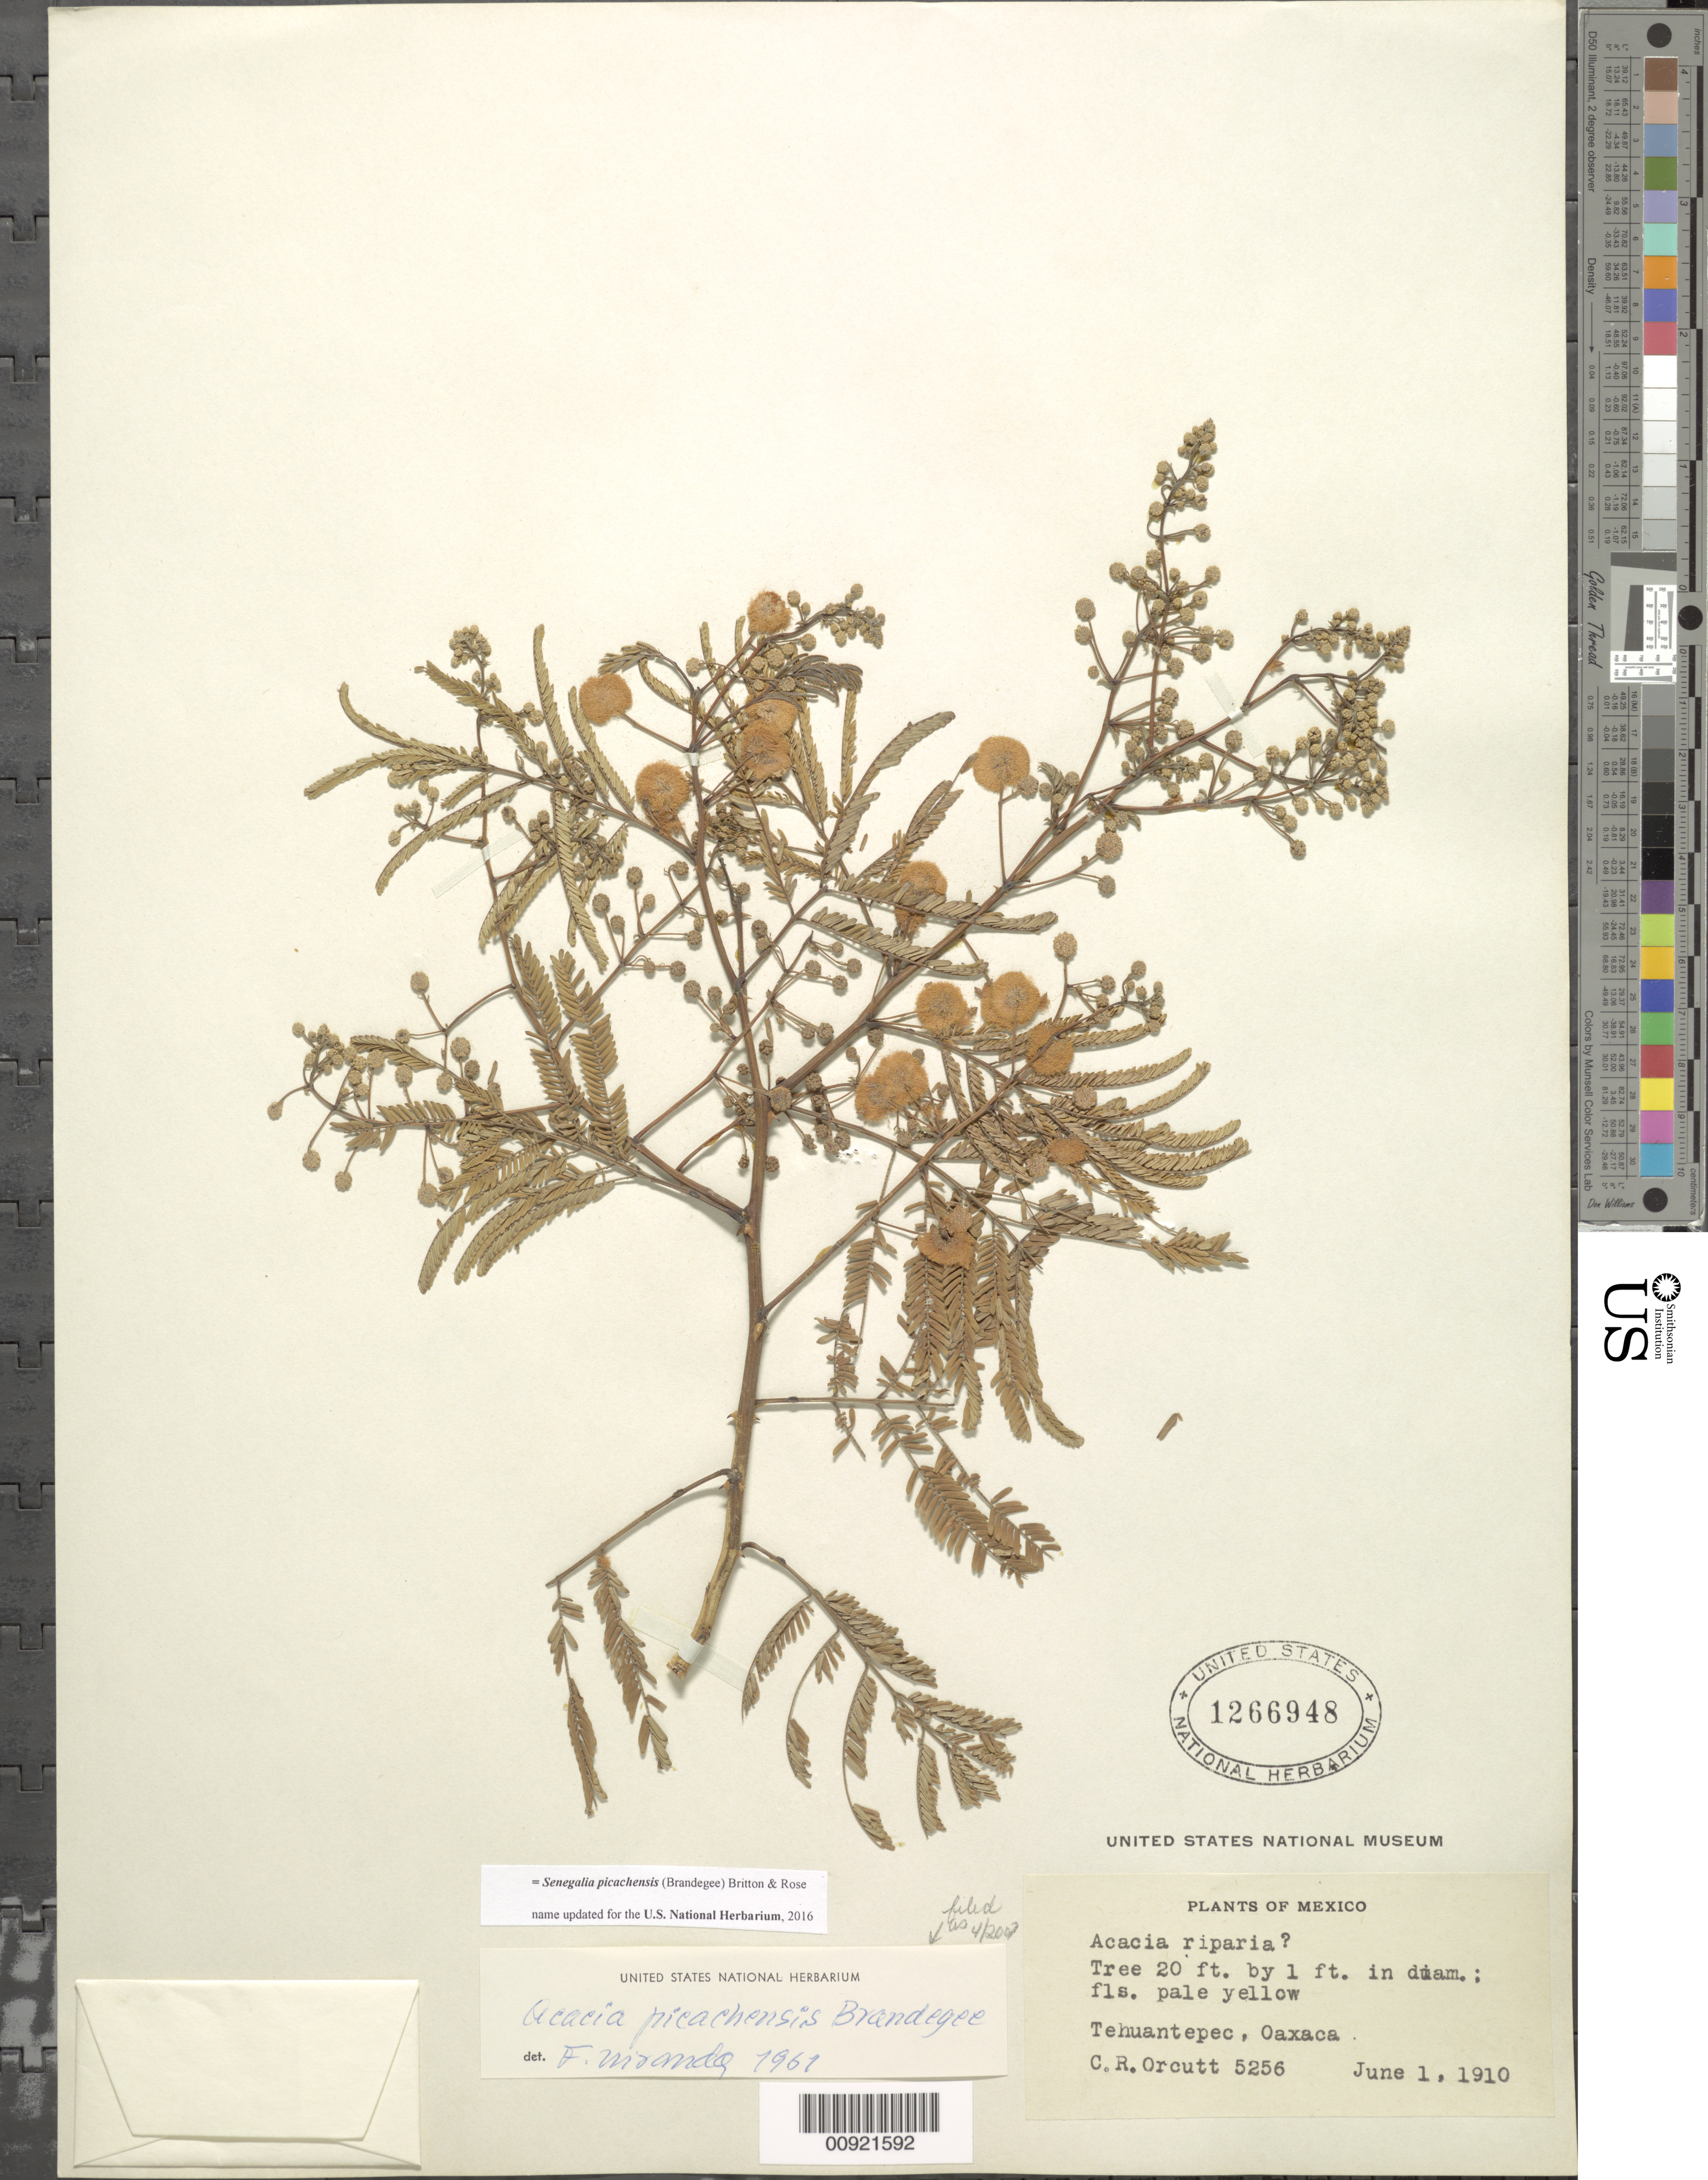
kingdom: Plantae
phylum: Tracheophyta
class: Magnoliopsida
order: Fabales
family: Fabaceae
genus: Senegalia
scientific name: Senegalia picachensis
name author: (Brandegee) Britton & Rose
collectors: C. R. Orcutt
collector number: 5256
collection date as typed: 01 Jun 1910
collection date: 1910-06-01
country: Mexico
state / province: Oaxaca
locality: Tehuantepec, Oaxaca.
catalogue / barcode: US 1266948